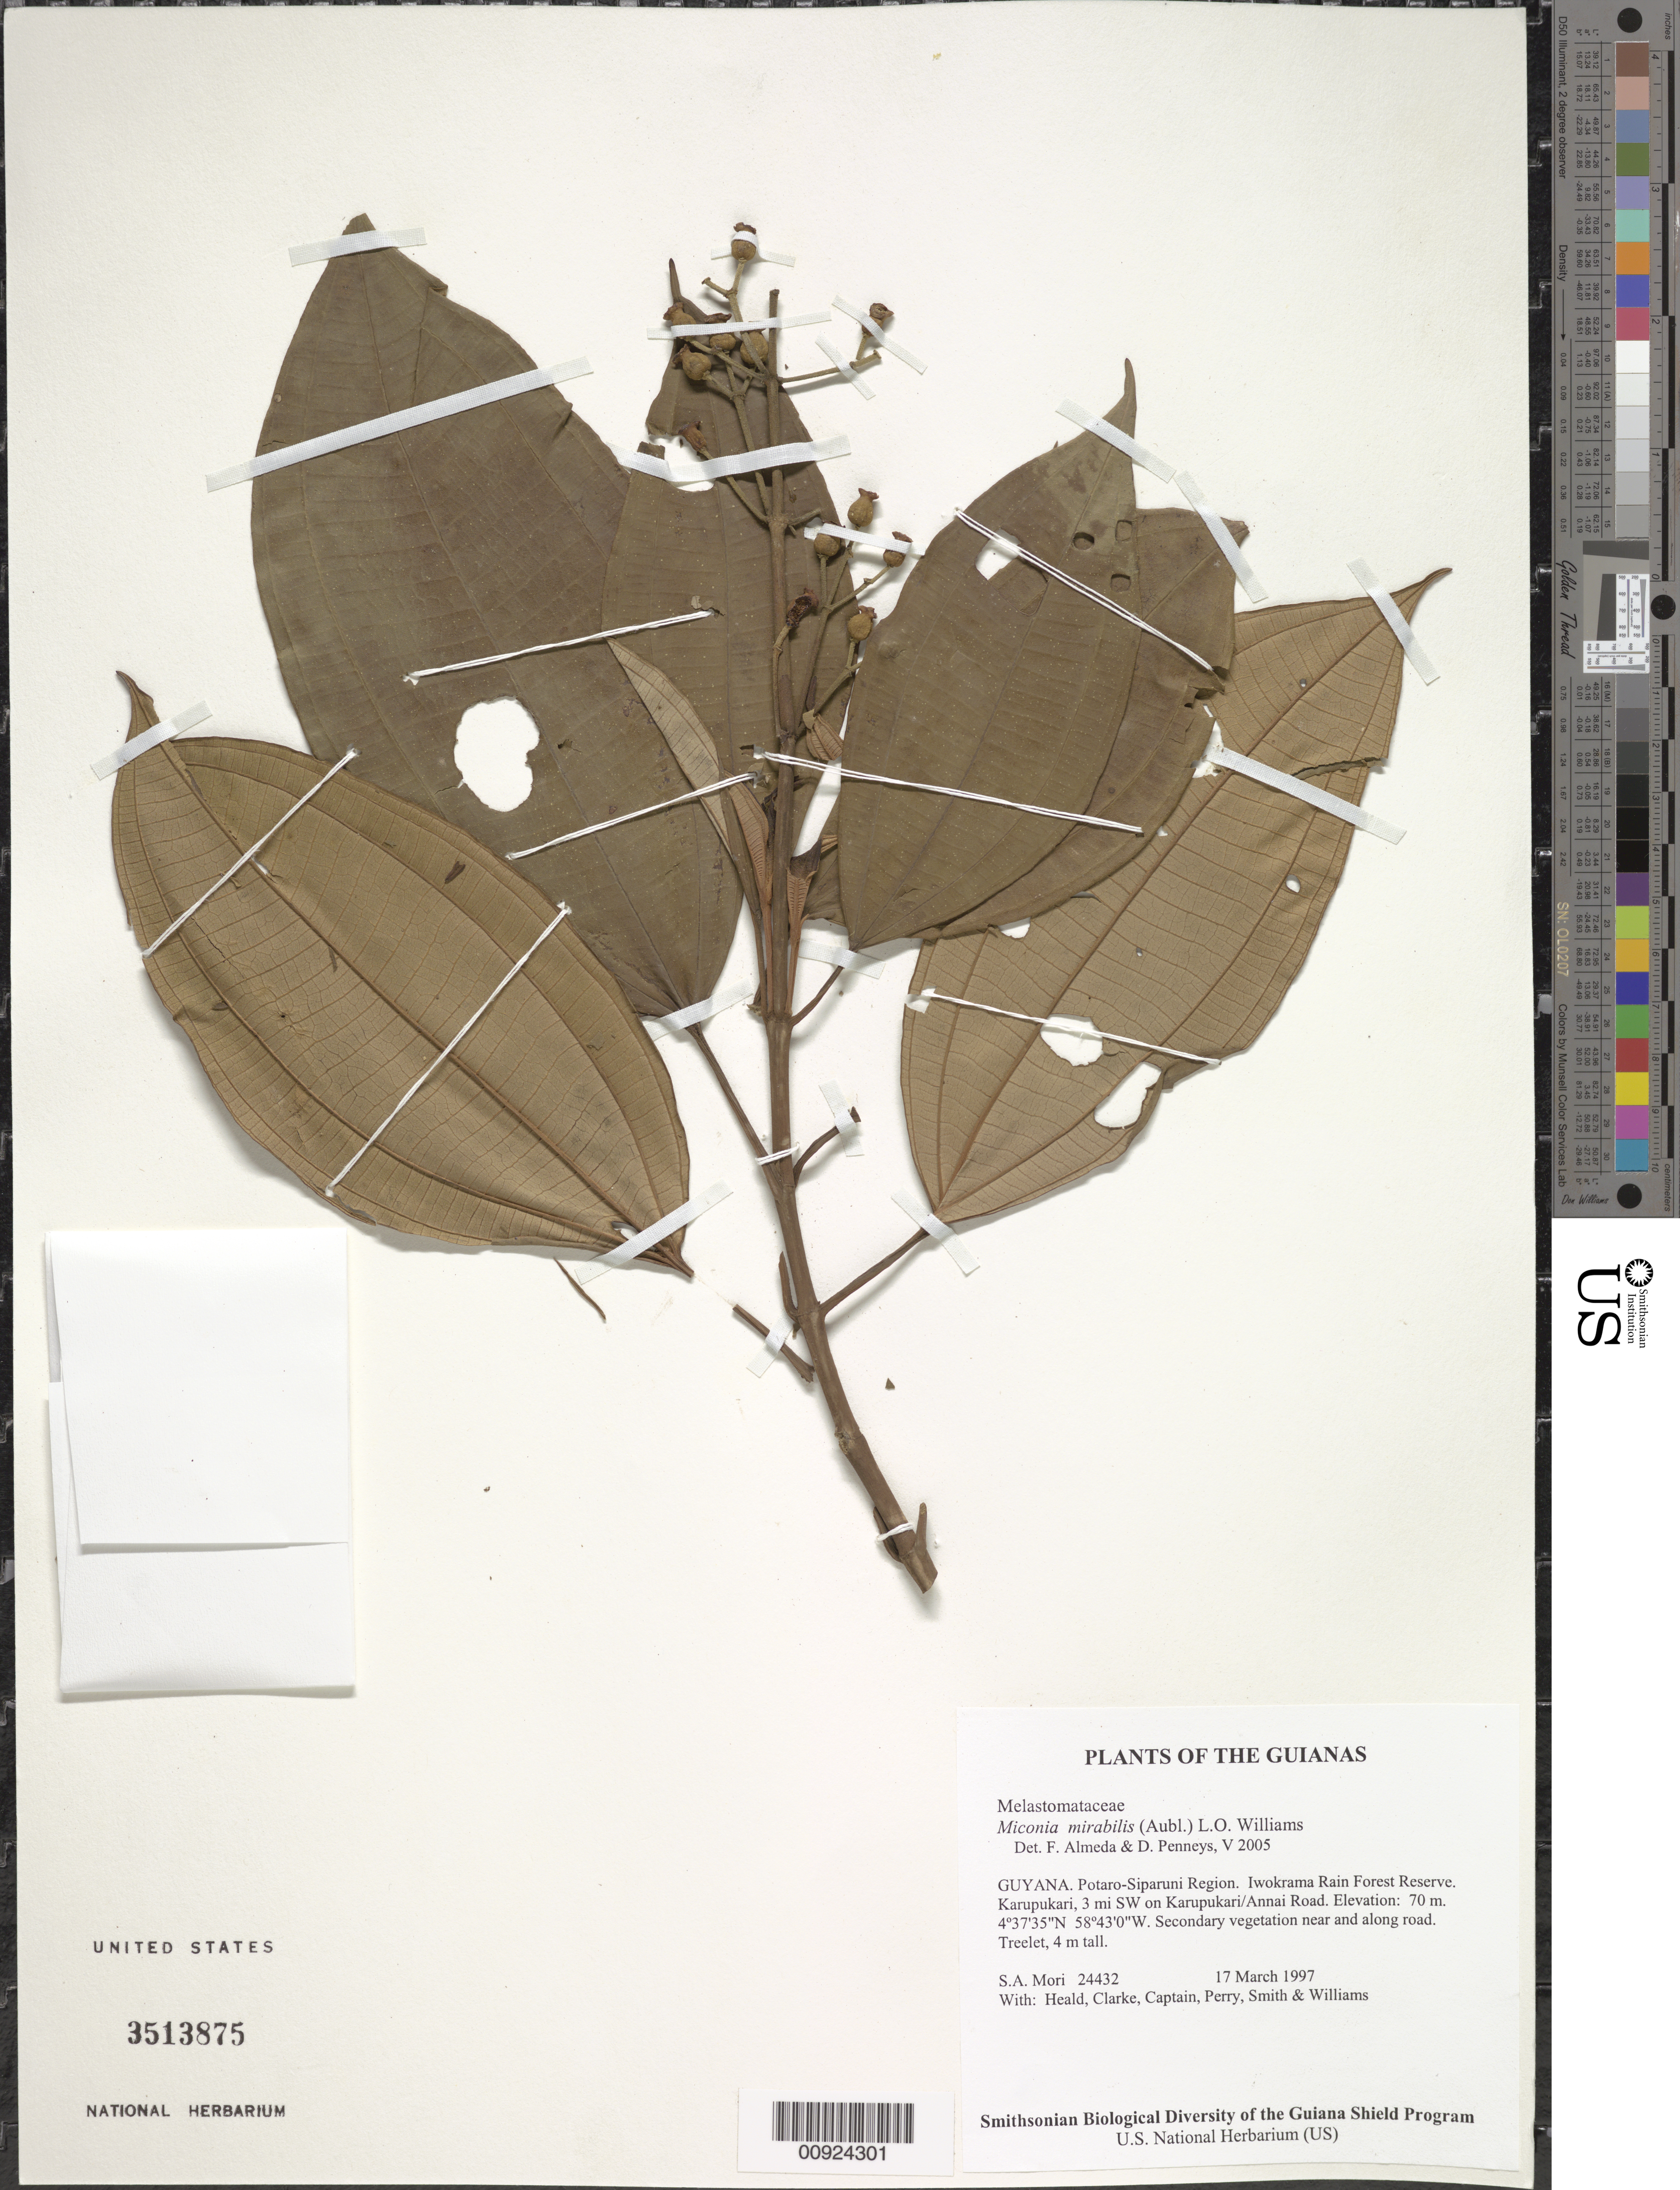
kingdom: Plantae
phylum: Tracheophyta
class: Magnoliopsida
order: Myrtales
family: Melastomataceae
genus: Miconia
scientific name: Miconia mirabilis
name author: (Aubl.) L.O. Williams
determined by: Almeda, F.; Penneys, D. S.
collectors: S. Mori, S. Heald, D. Clarke, C. Captain, C. Perry, -- Smith & R. Williams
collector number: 24432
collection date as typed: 17 March 1997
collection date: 1997-03-17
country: Guyana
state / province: Potaro-Siparuni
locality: Iwokrama Rain Forest Reserve. Karupukari, 3 mi SW on Karupukari/Annai Road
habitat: Secondary vegetation near and along road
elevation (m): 70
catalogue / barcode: US 3513875